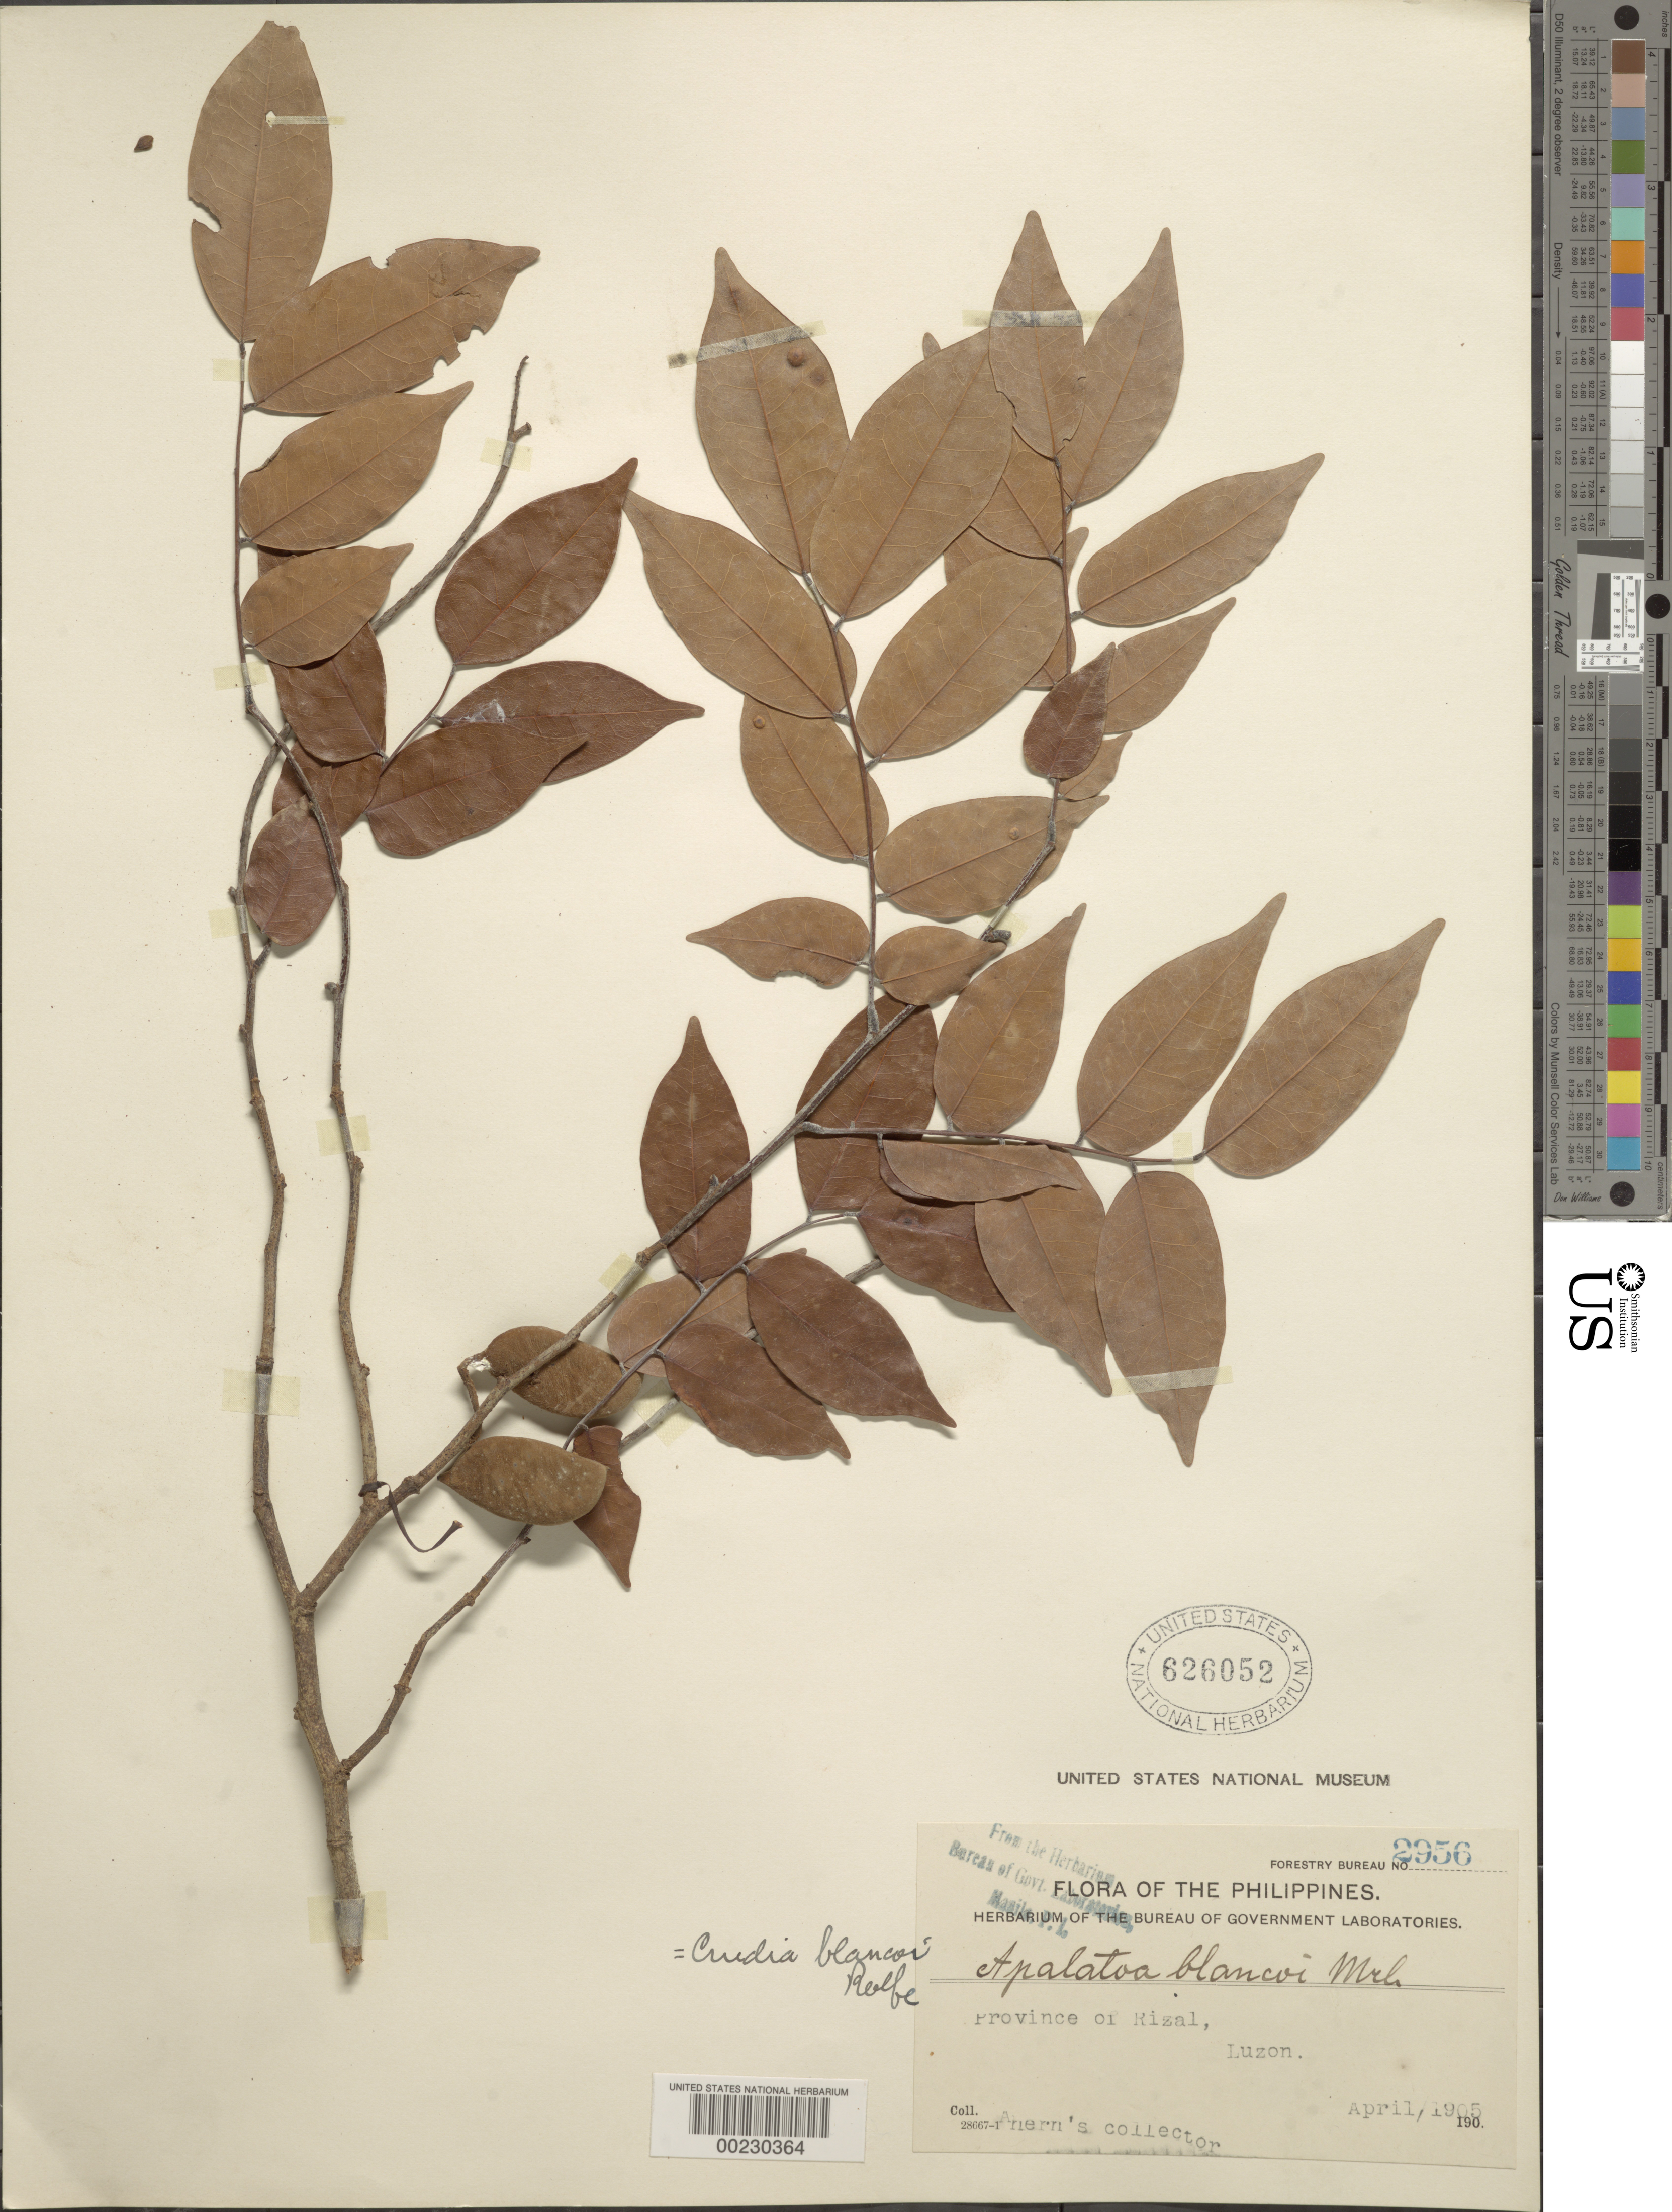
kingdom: Plantae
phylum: Tracheophyta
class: Magnoliopsida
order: Fabales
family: Fabaceae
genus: Crudia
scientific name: Crudia blancoi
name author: Rolfe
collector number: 2956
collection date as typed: Apr 1905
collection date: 1905-04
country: Philippines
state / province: Calabarzon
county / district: Rizal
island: Luzon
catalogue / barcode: US 626052